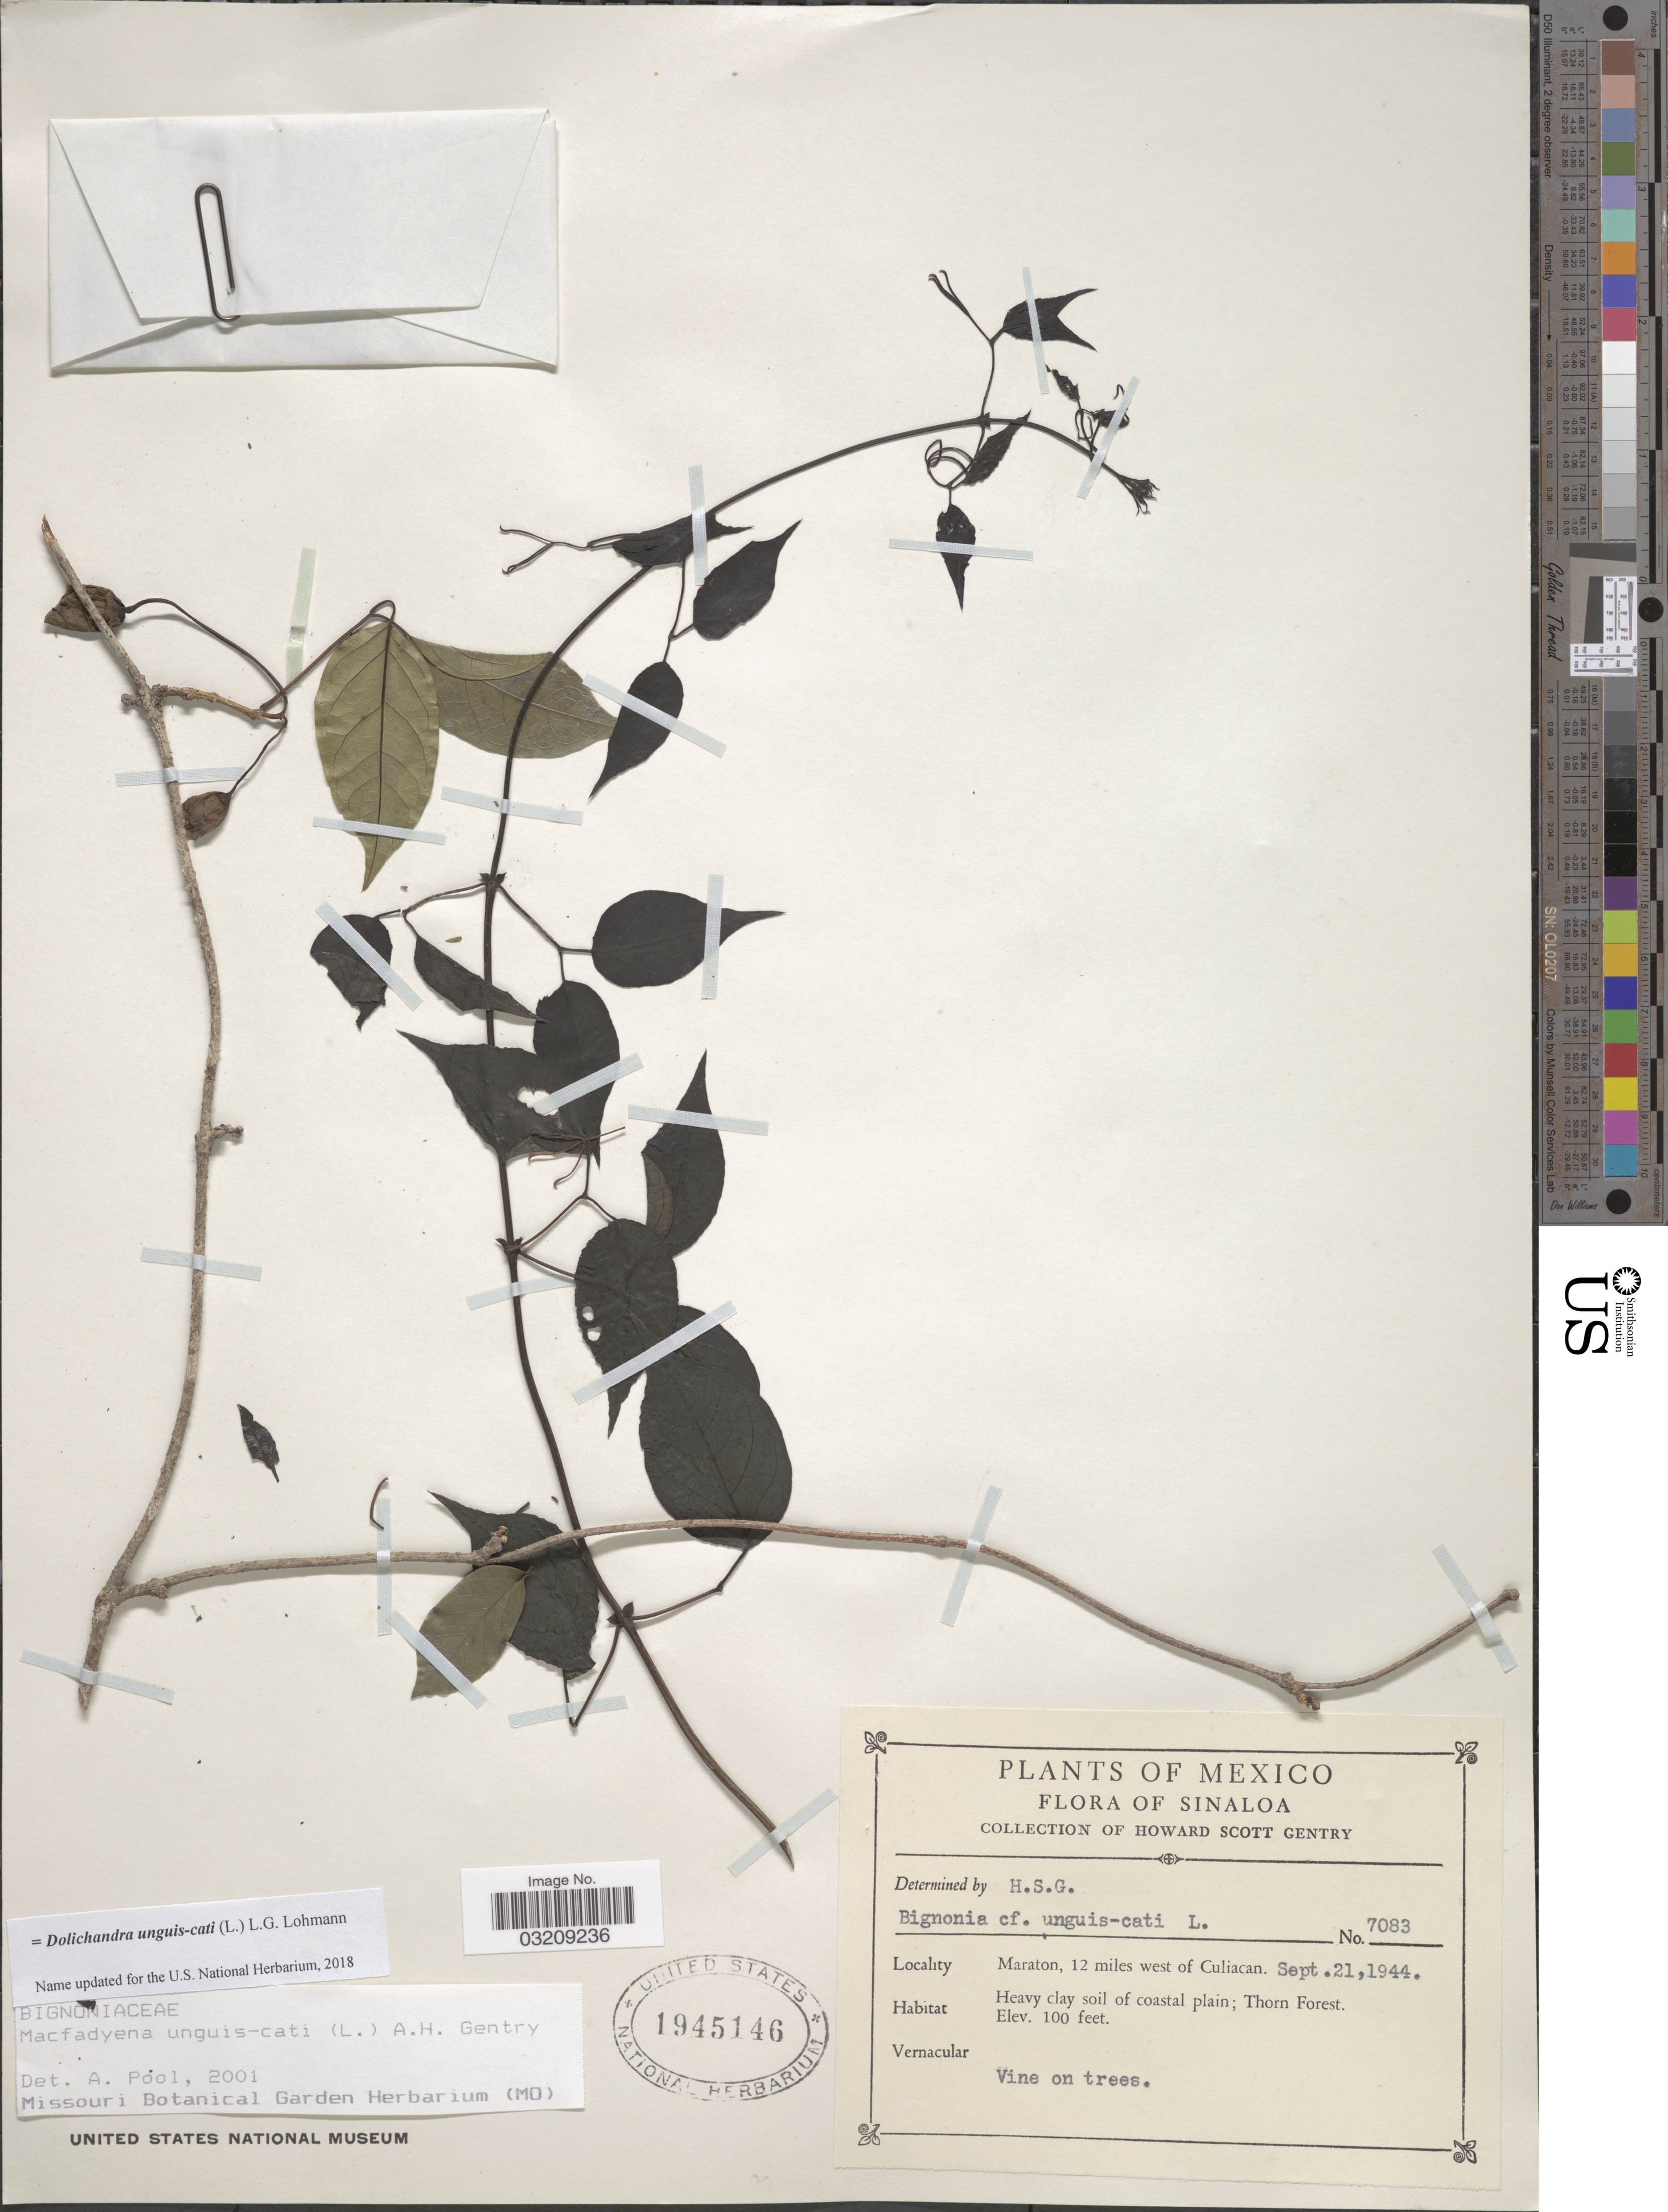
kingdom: Plantae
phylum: Tracheophyta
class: Magnoliopsida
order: Lamiales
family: Bignoniaceae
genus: Dolichandra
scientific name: Dolichandra unguis-cati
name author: (L.) L.G. Lohmann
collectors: H. S. Gentry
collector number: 7083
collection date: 1944-09-21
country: Mexico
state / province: Sinaloa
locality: Maraton, 12 miles west of Culiacan.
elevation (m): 30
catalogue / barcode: US 1945146